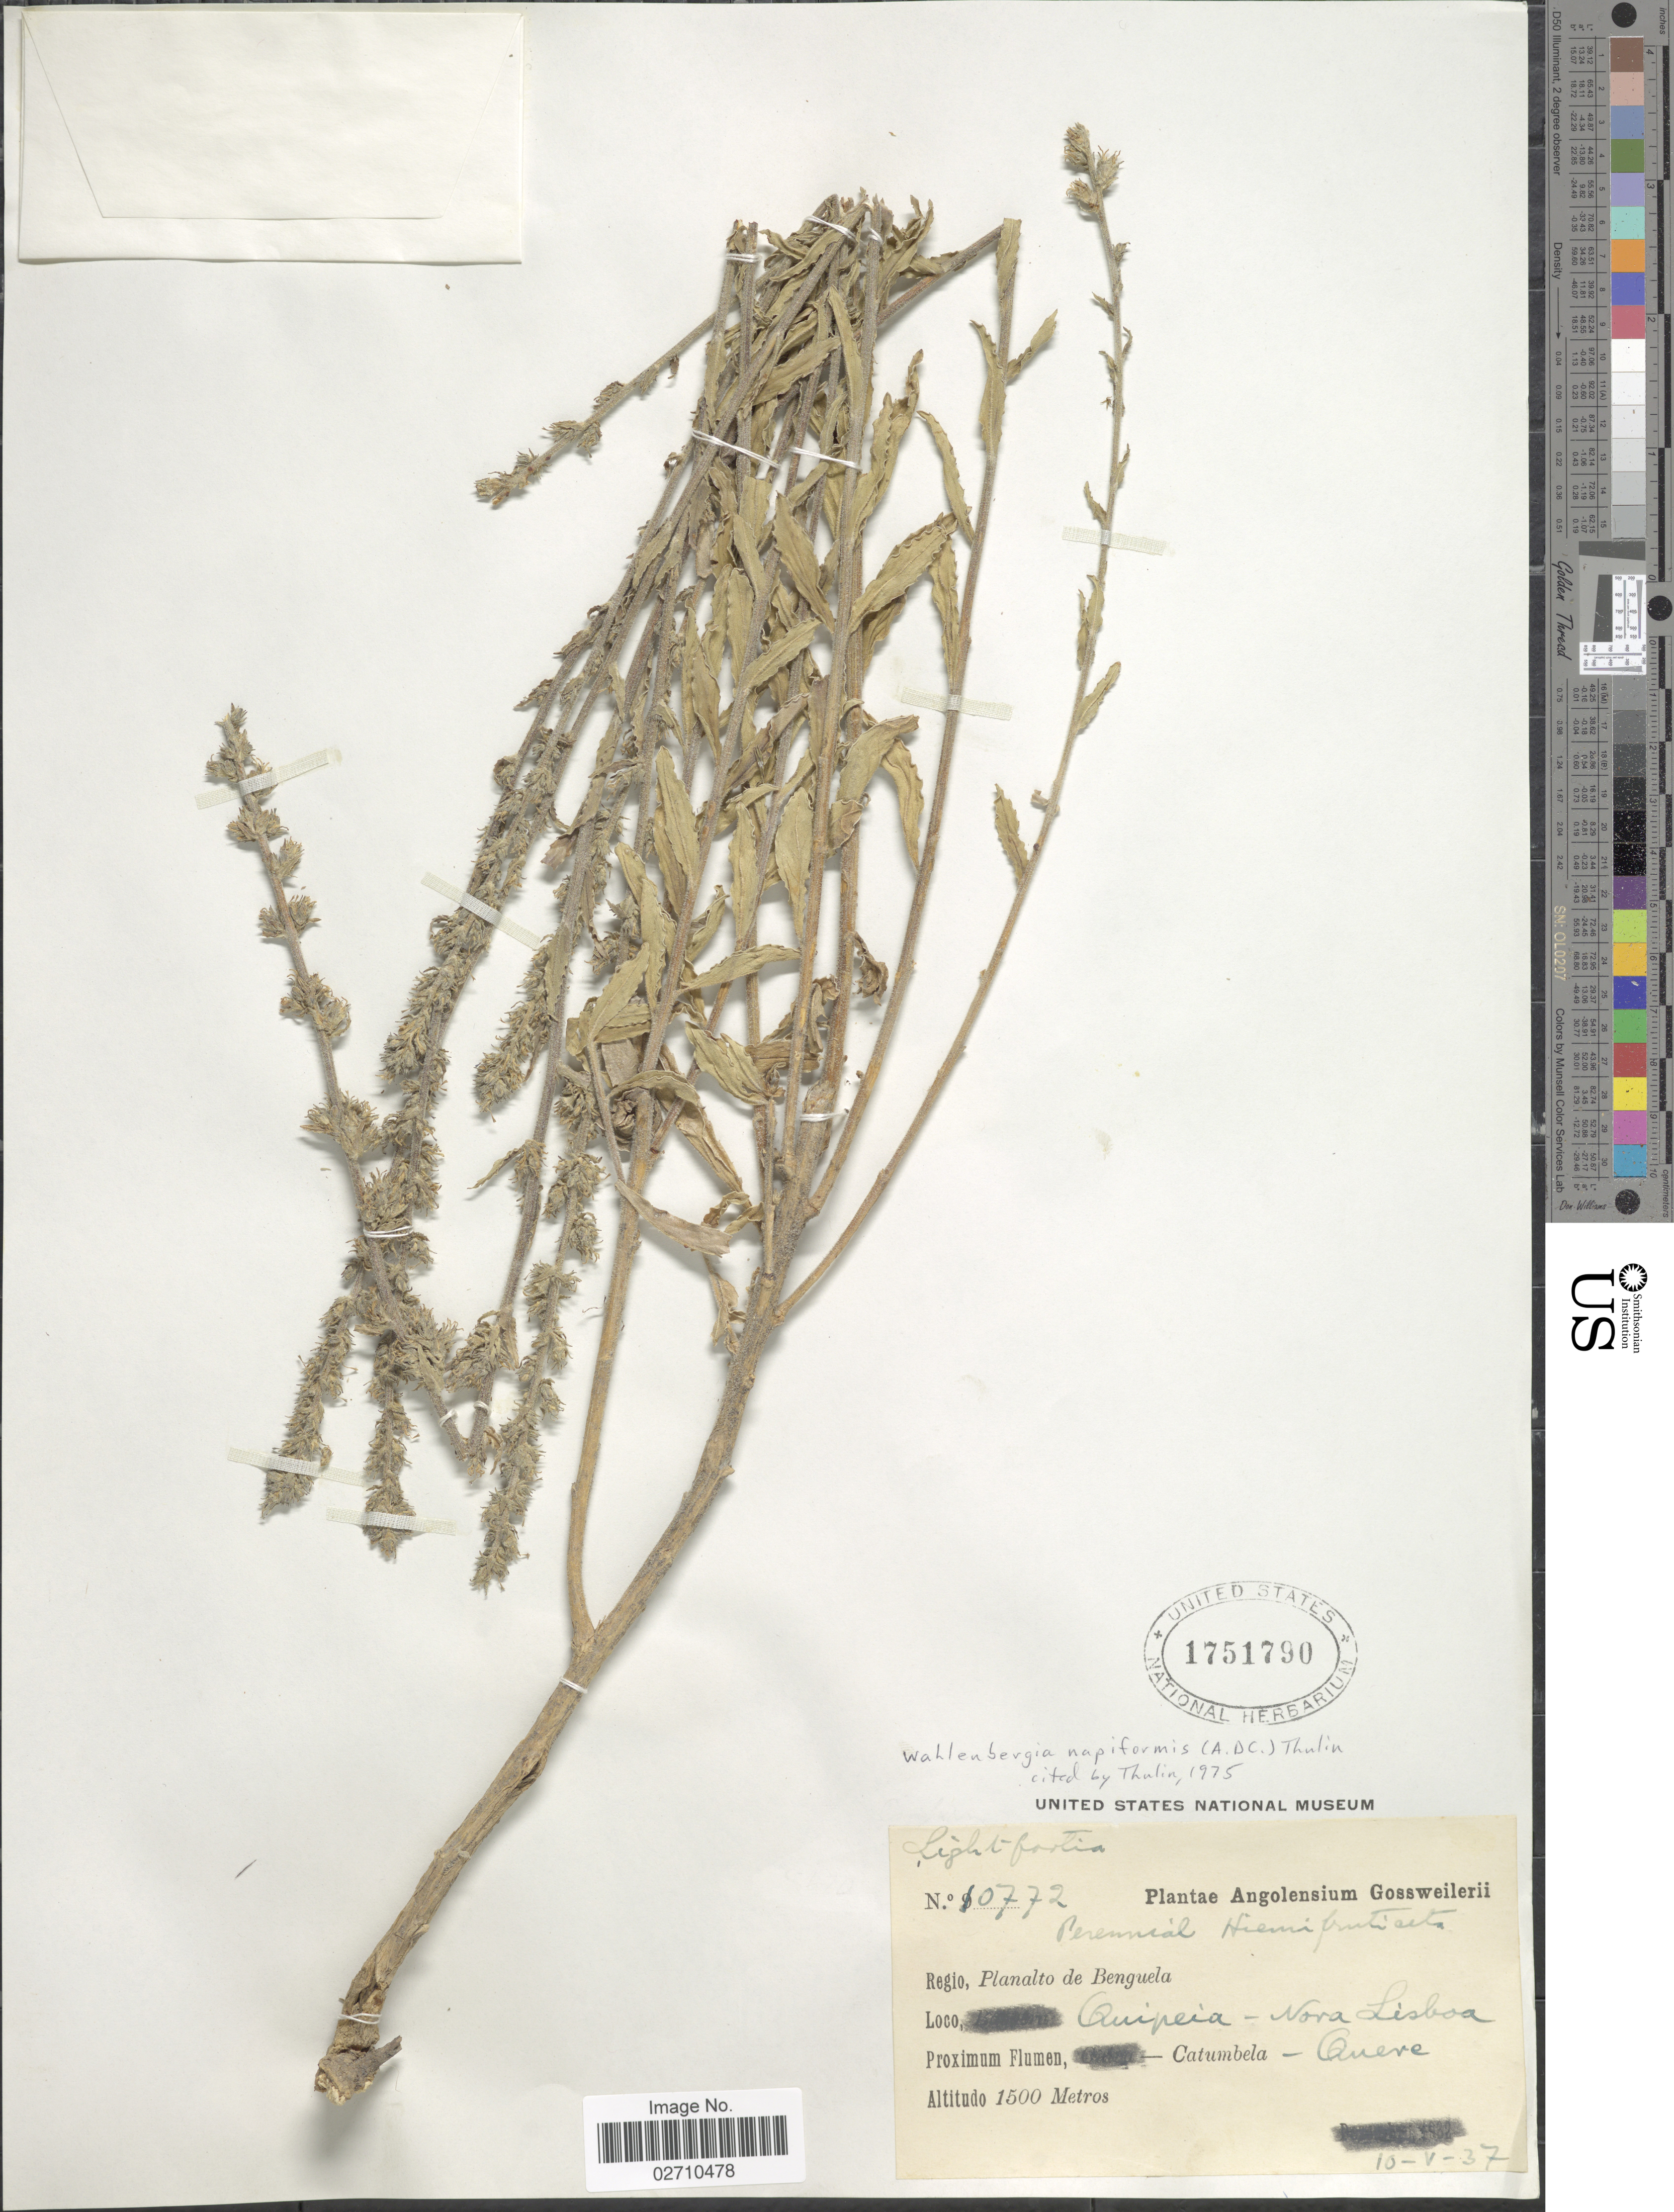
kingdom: Plantae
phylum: Tracheophyta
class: Magnoliopsida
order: Asterales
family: Campanulaceae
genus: Wahlenbergia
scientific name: Wahlenbergia napiformis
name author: (A. DC.) Thulin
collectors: -. Gossweiler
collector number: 10772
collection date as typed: Transcribed d/m/y: 10/5/37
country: Angola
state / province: Benguela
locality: Angolensium. Regio, Planalto do Benguela. Quipeia- Nora Lisboa. Catumbela - Quere.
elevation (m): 1500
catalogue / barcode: US 1751790